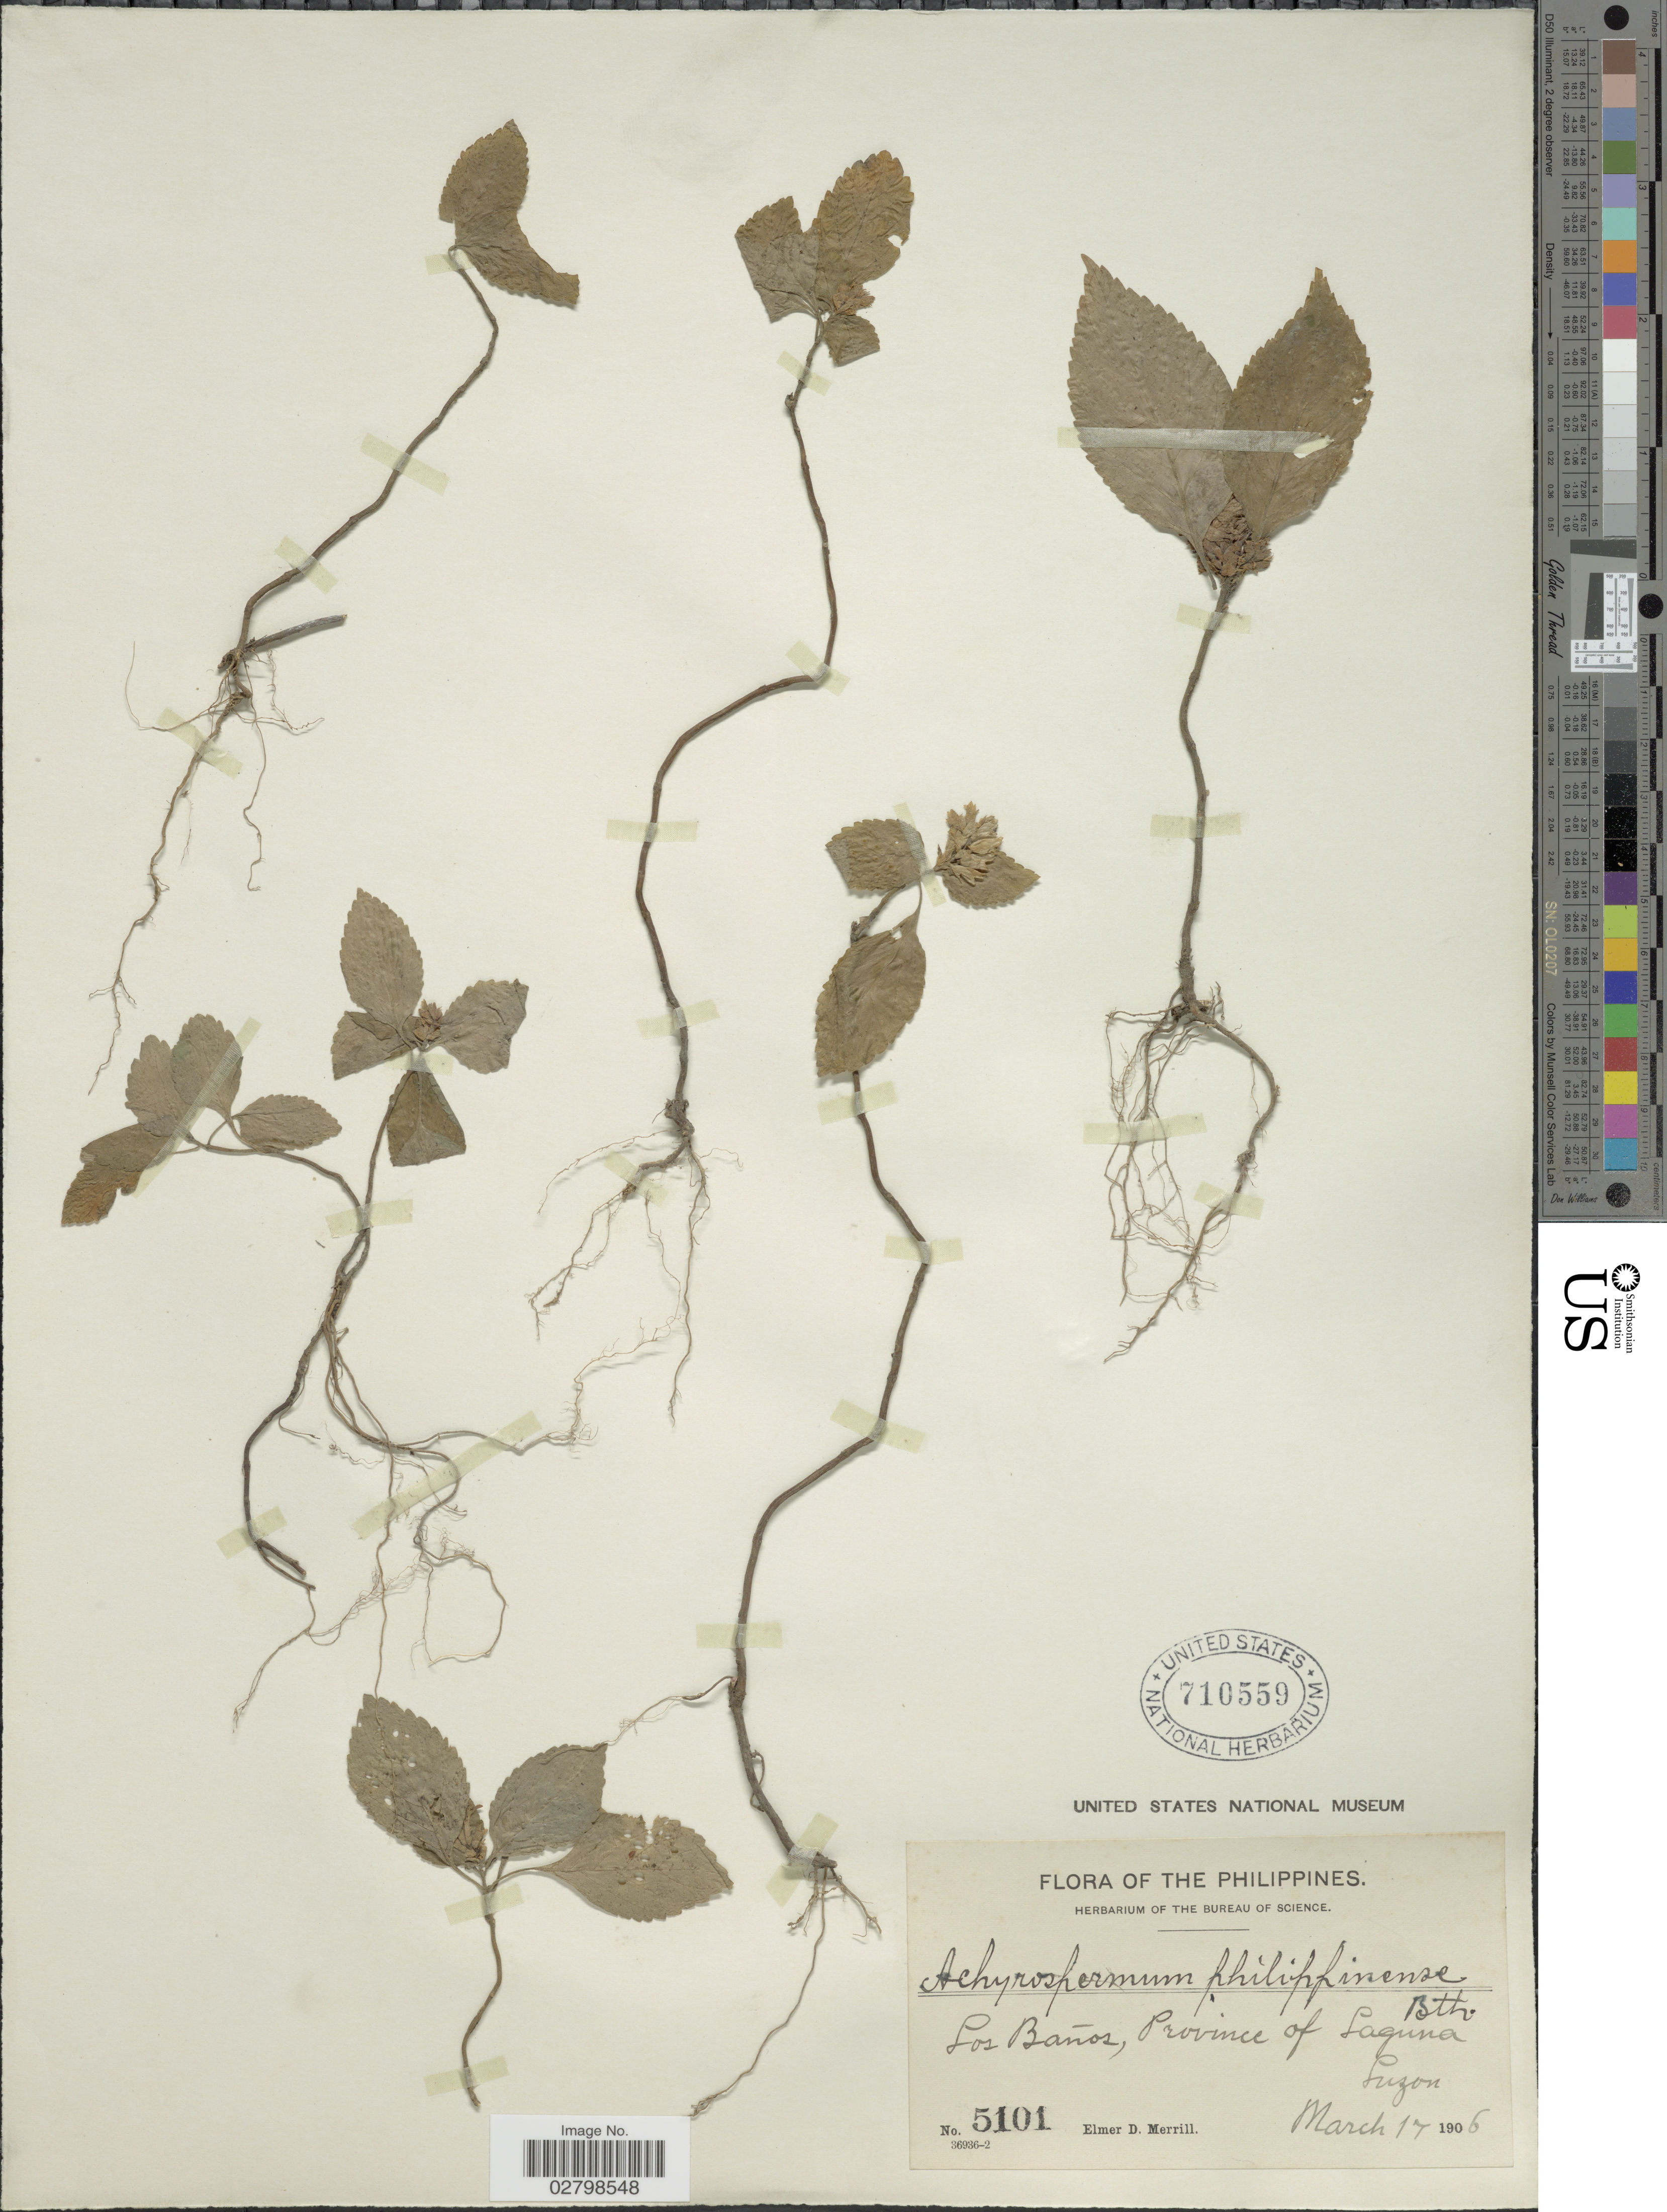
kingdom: Plantae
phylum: Tracheophyta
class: Magnoliopsida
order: Lamiales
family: Lamiaceae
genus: Achyrospermum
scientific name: Achyrospermum philippinense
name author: Benth.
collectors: E. D. Merrill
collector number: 5101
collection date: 1906-03-17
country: Philippines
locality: Los Baños, Province of Laguna Luzon.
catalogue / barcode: US 710559